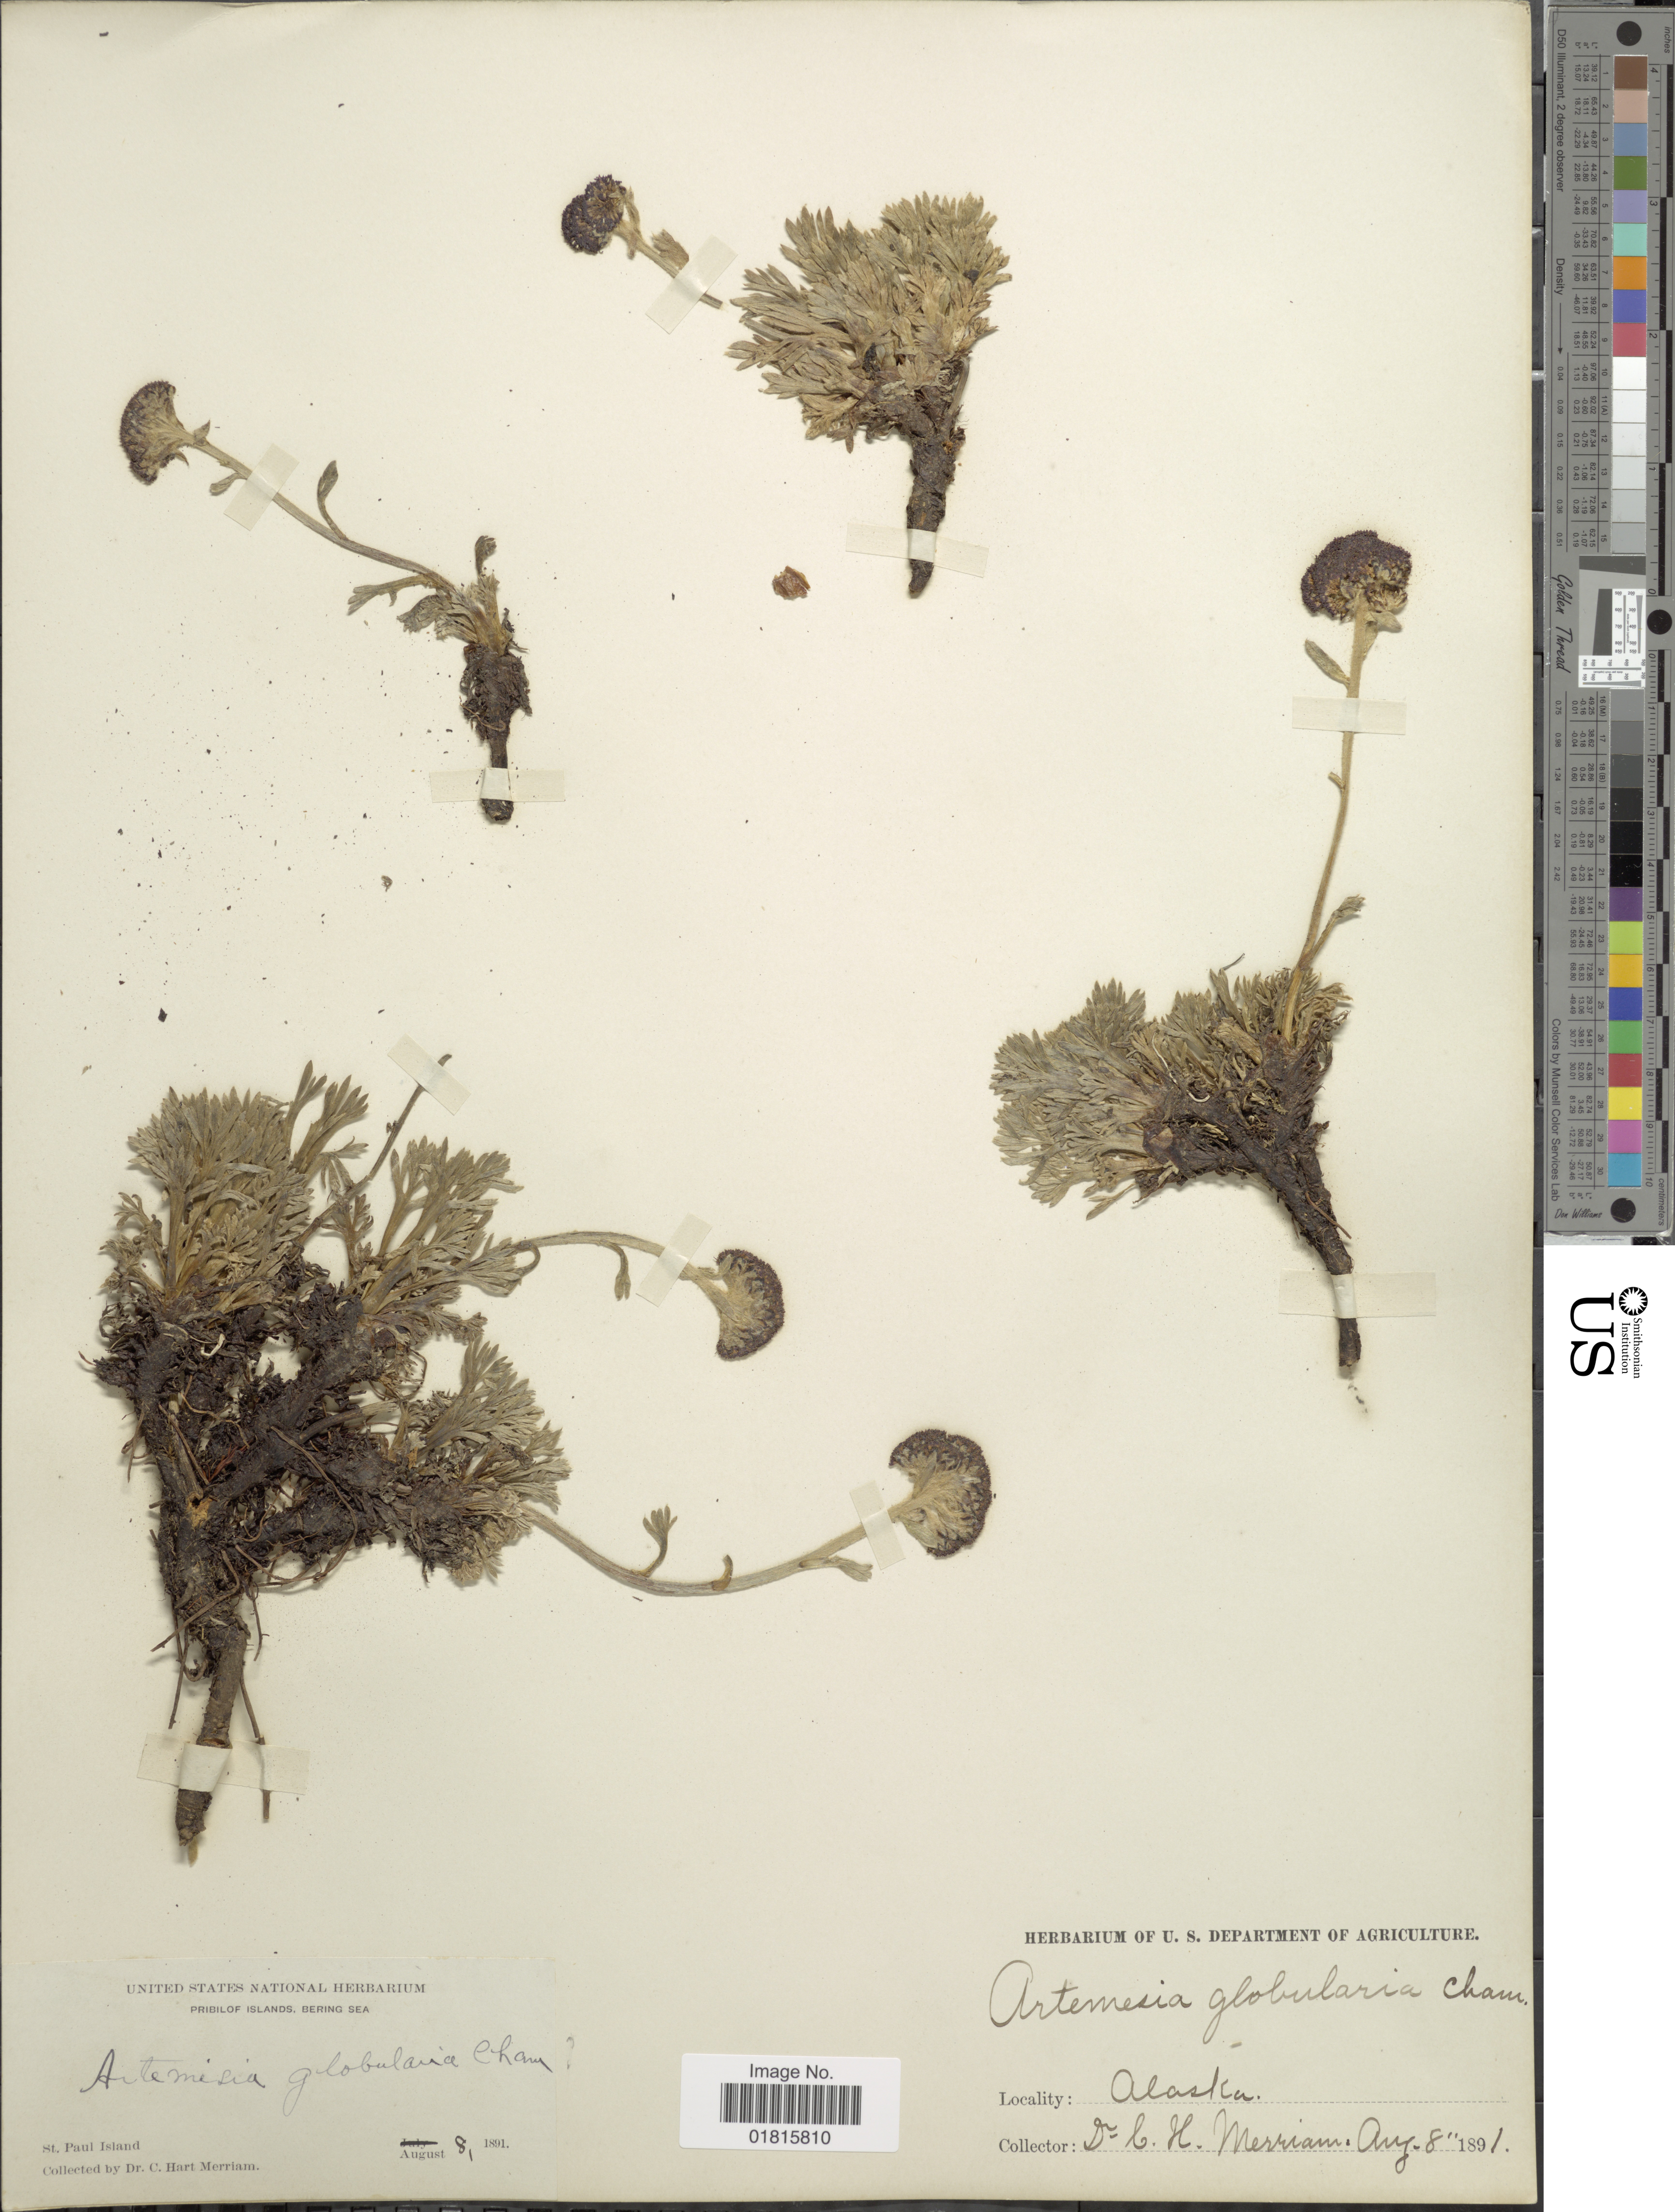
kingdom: Plantae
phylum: Tracheophyta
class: Magnoliopsida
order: Asterales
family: Asteraceae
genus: Artemisia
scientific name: Artemisia globularia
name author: Cham. ex Besser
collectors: C. Merriam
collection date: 1891-08-08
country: United States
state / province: Alaska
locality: Pribilof Islands, Bering Sea, St. Paul Island